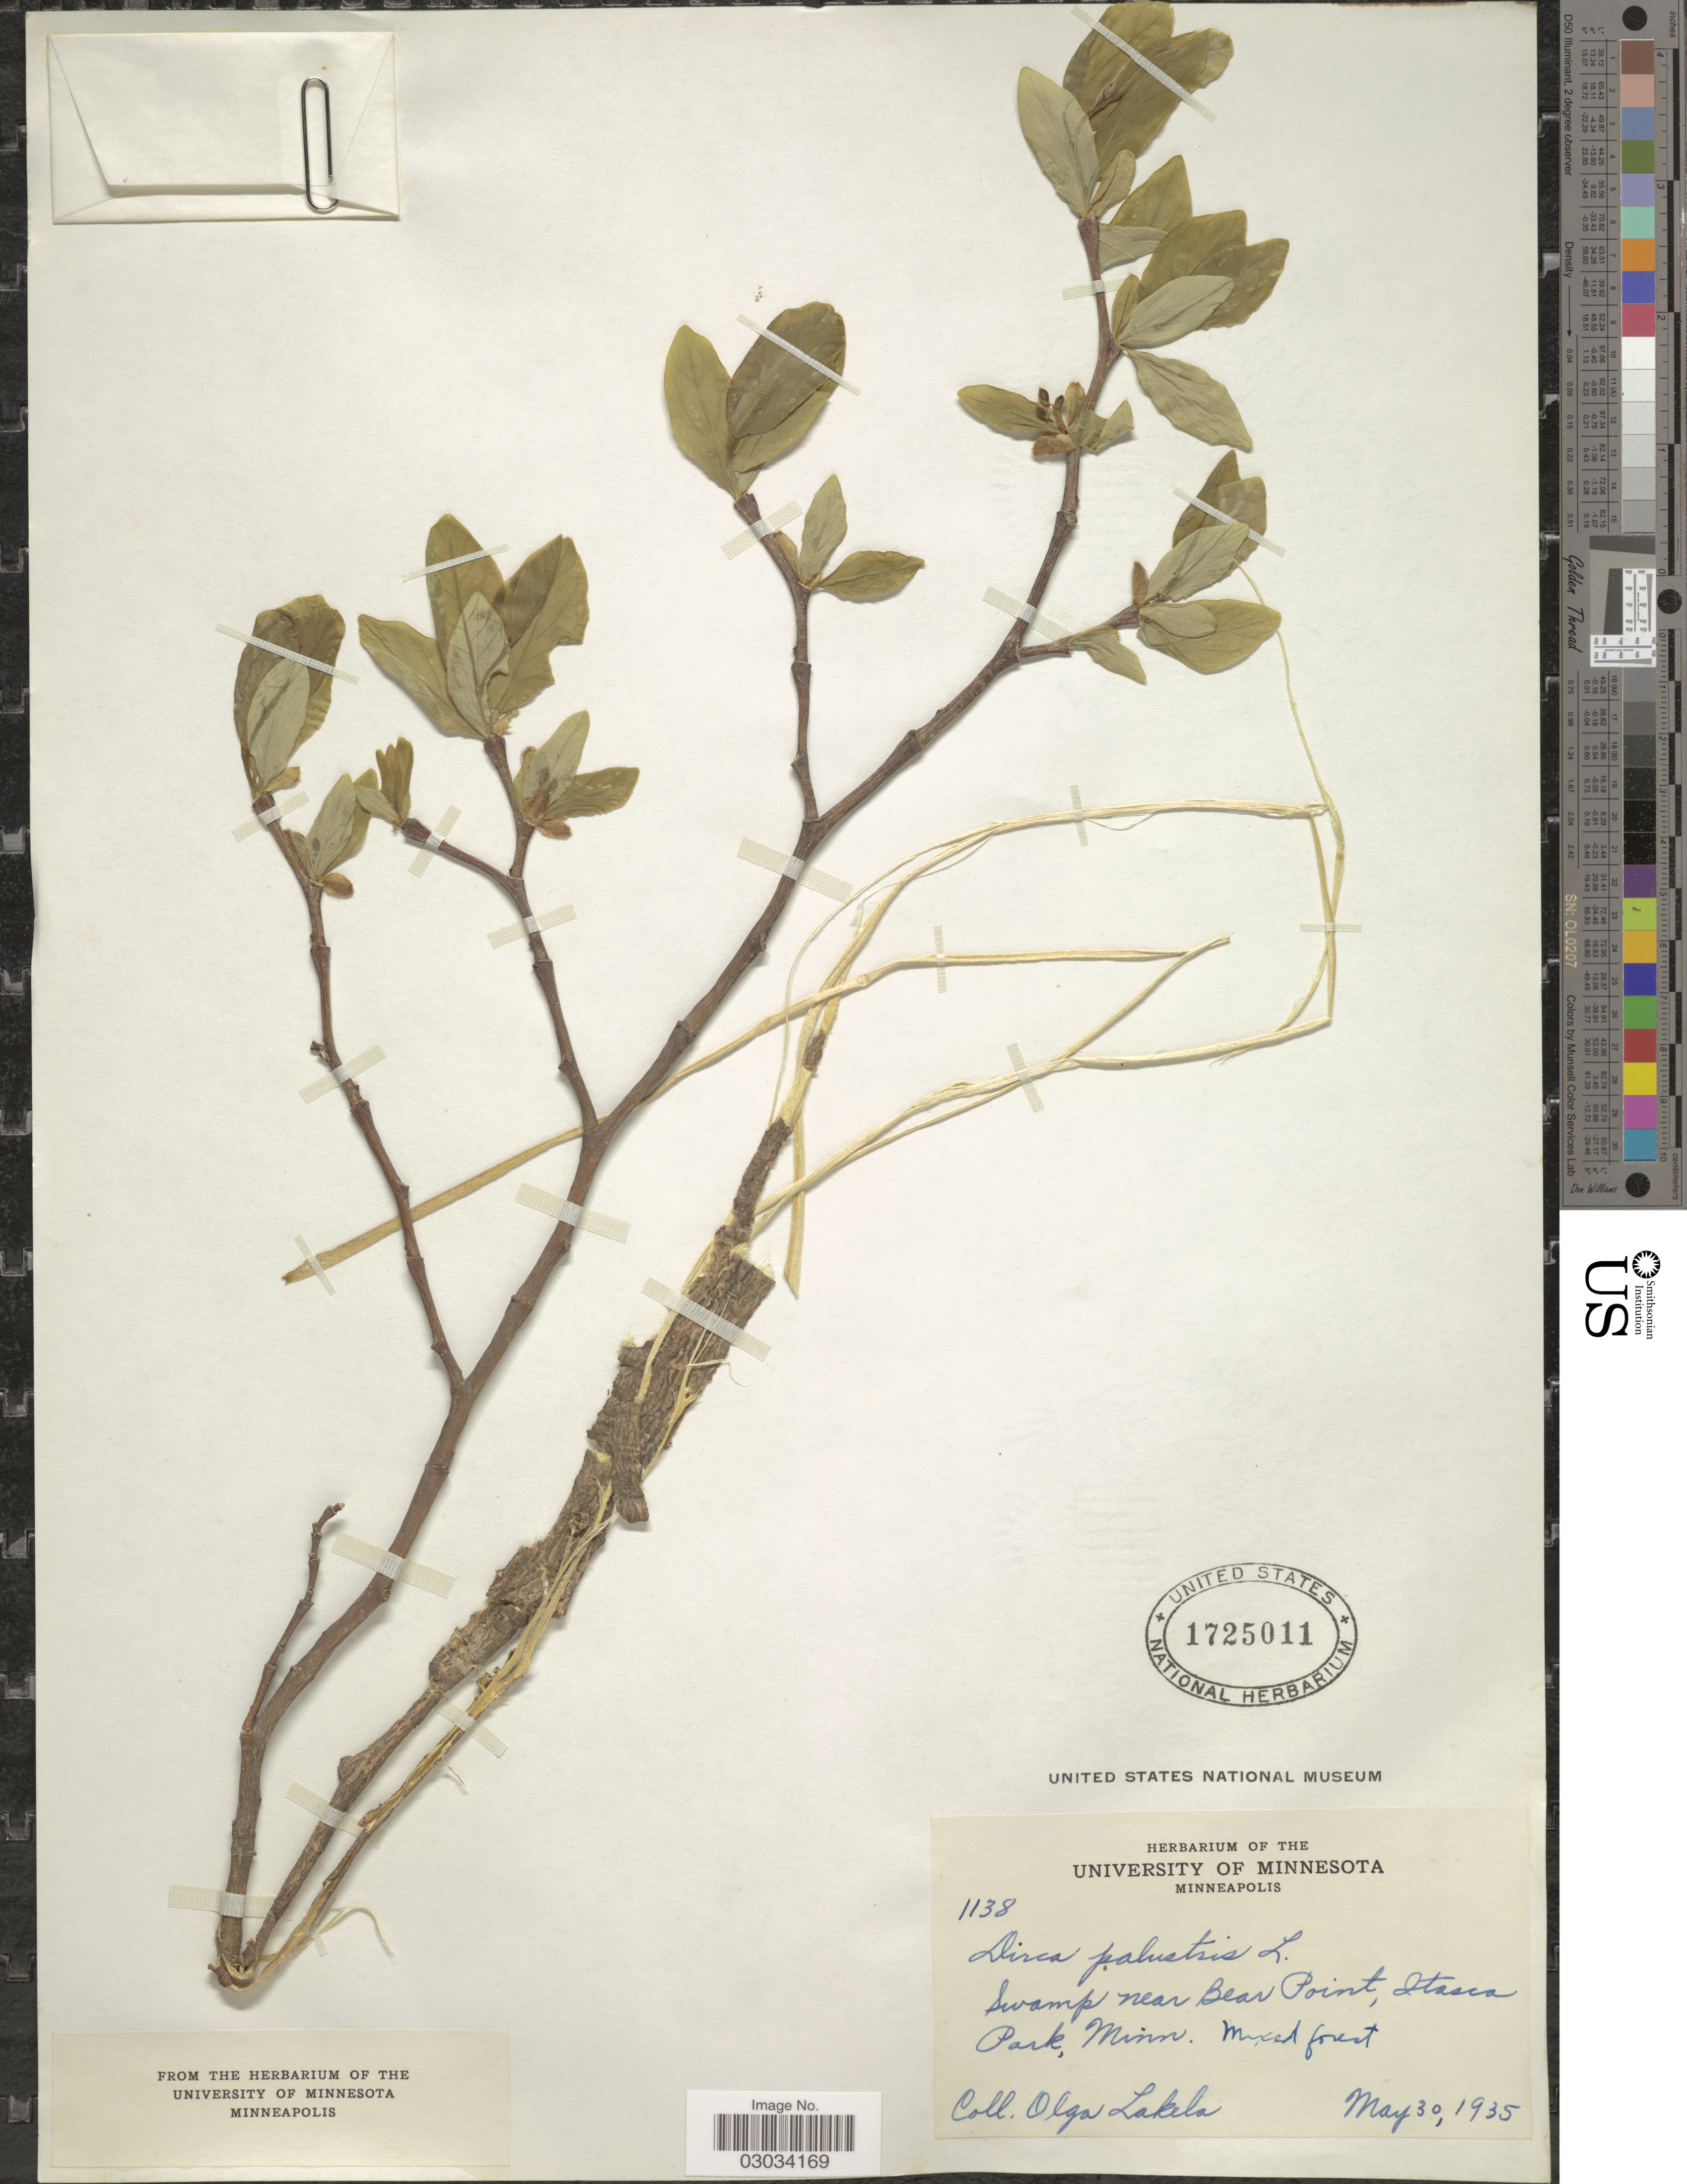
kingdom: Plantae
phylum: Tracheophyta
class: Magnoliopsida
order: Malvales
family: Thymelaeaceae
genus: Dirca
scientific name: Dirca palustris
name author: L.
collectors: O. K. Lakela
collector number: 1138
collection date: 1935-05-30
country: United States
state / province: Minnesota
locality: Swamp near Bear Point, Itasca Park.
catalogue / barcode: US 1725011